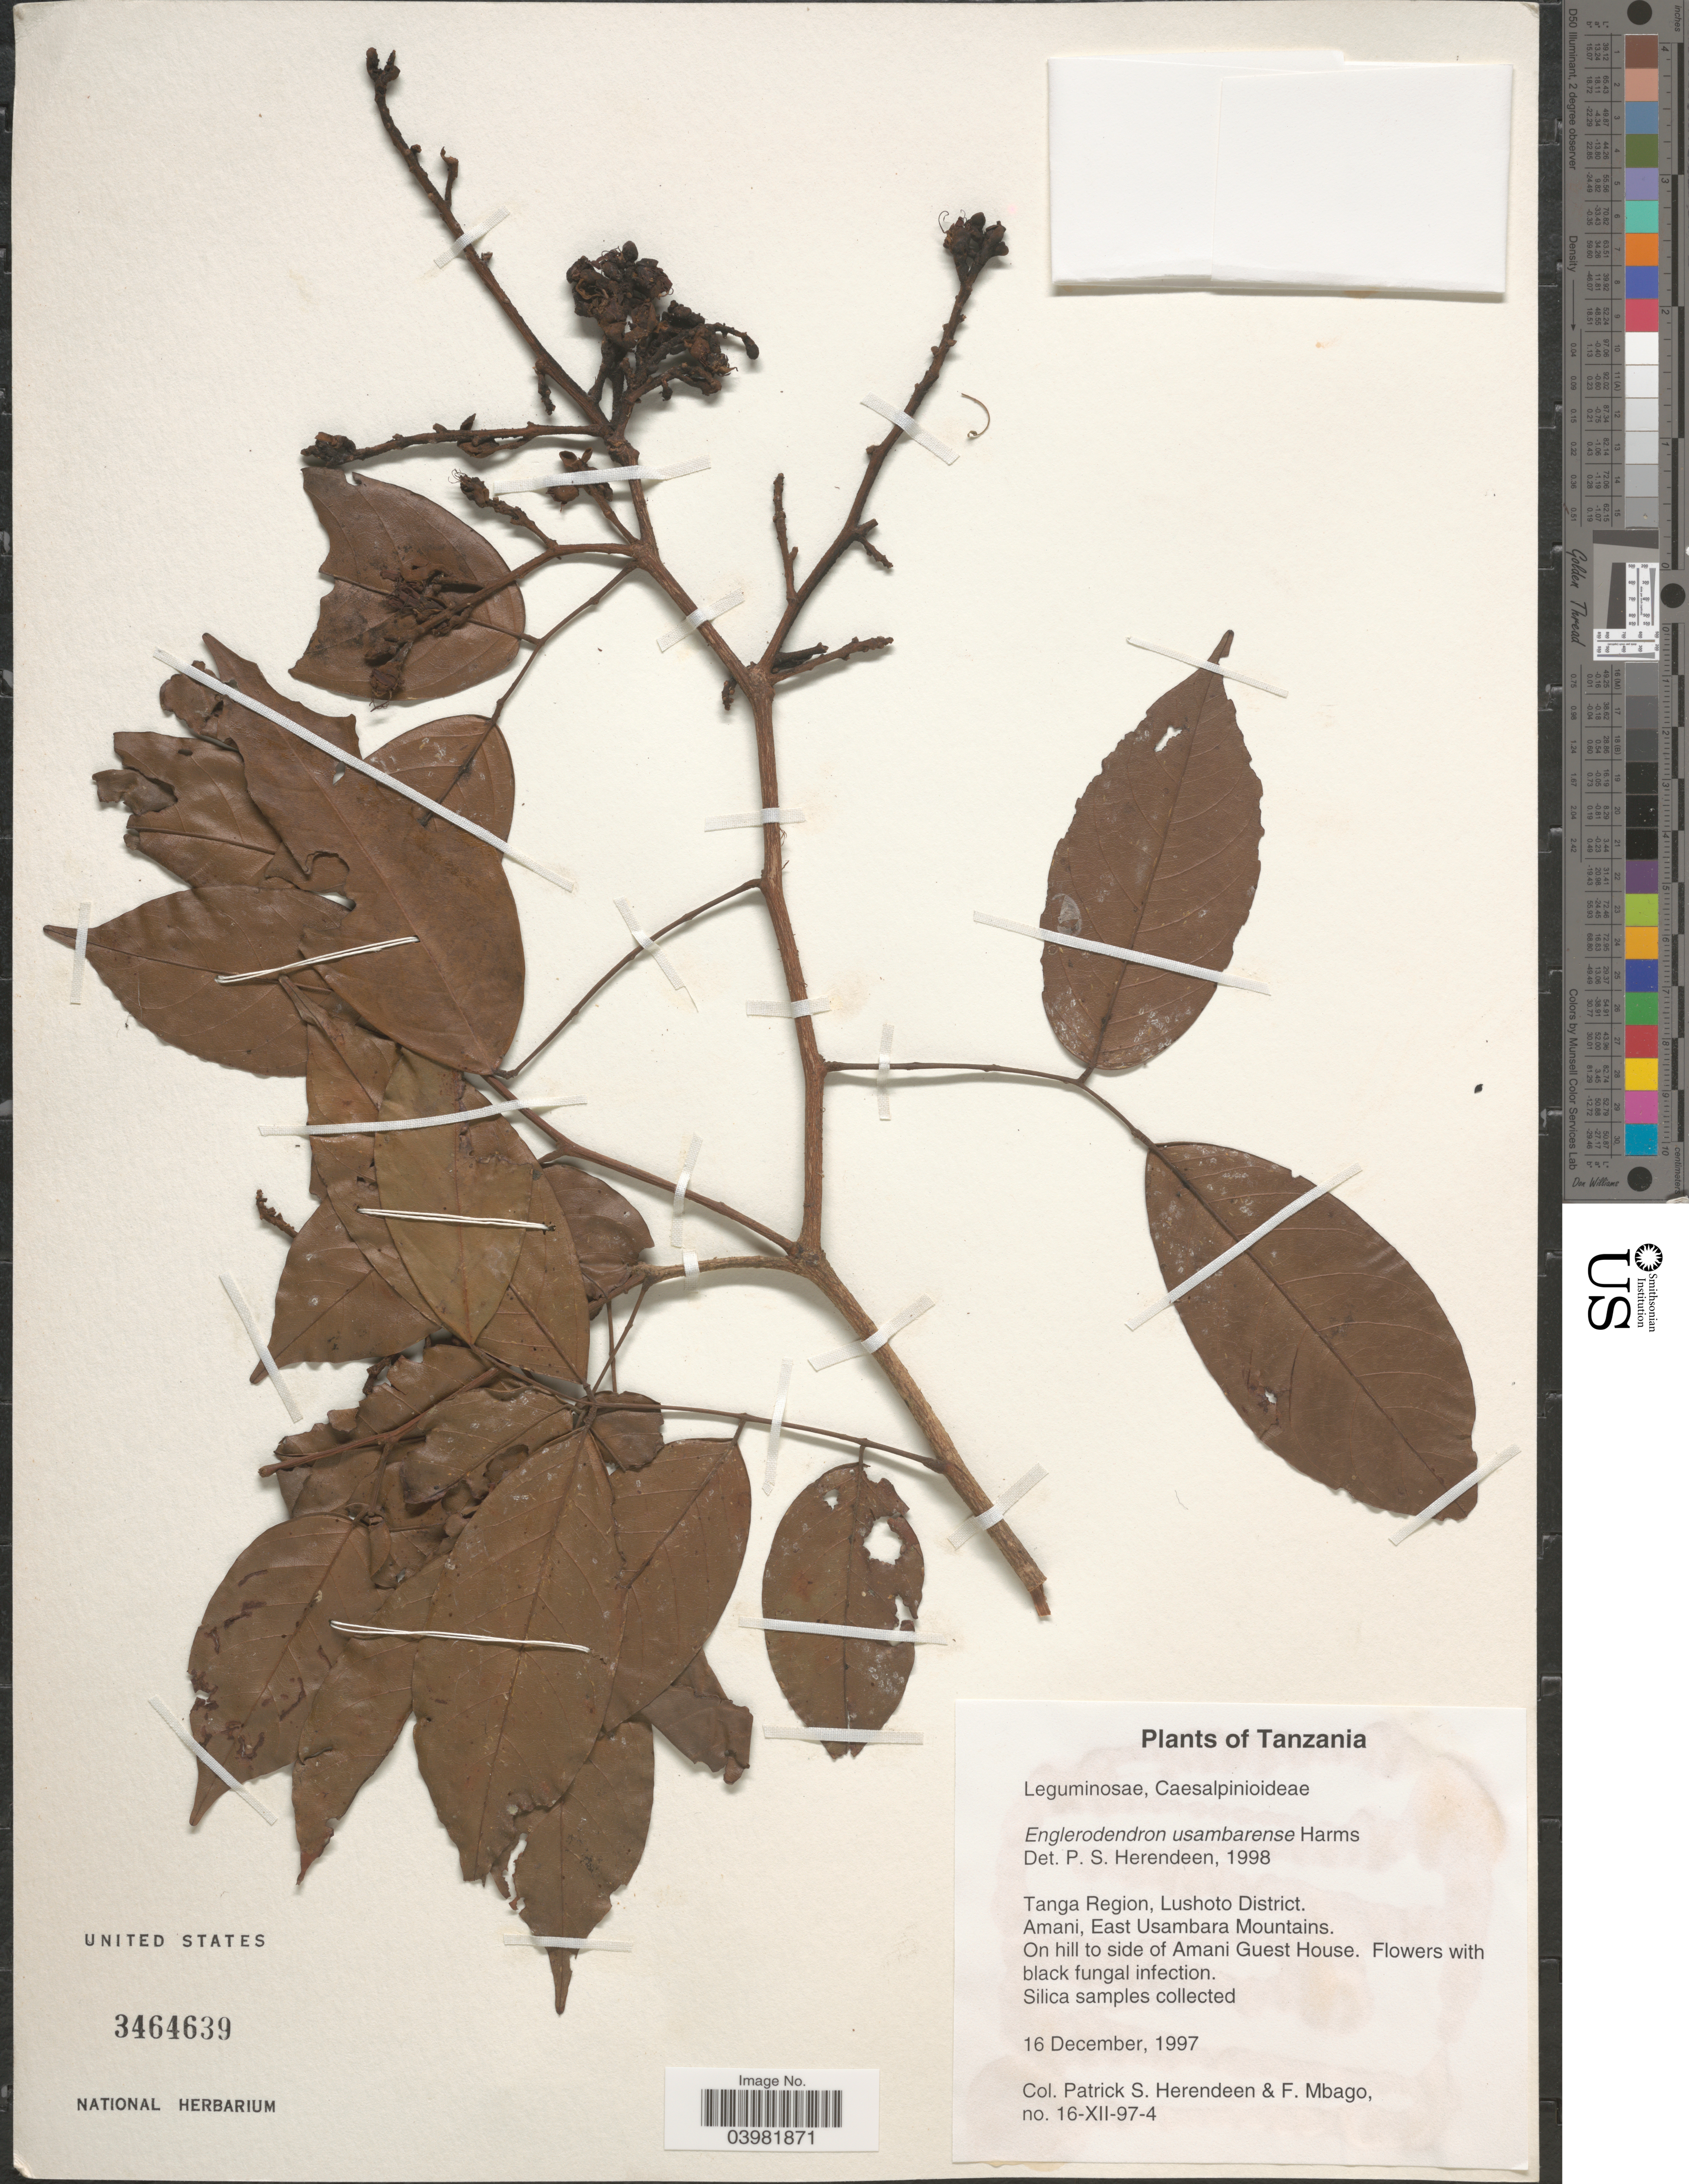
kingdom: Plantae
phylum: Tracheophyta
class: Magnoliopsida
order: Fabales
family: Fabaceae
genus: Englerodendron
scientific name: Englerodendron usambarense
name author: Harms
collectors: P. S. Herendeen & F. Mbago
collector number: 16-XII-97-4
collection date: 1997-12-16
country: Tanzania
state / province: Tanga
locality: Tanga Region, Lushoto District. Amani, East Usambara Mountains. On hill to side of Amani Guest House.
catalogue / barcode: US 3464639